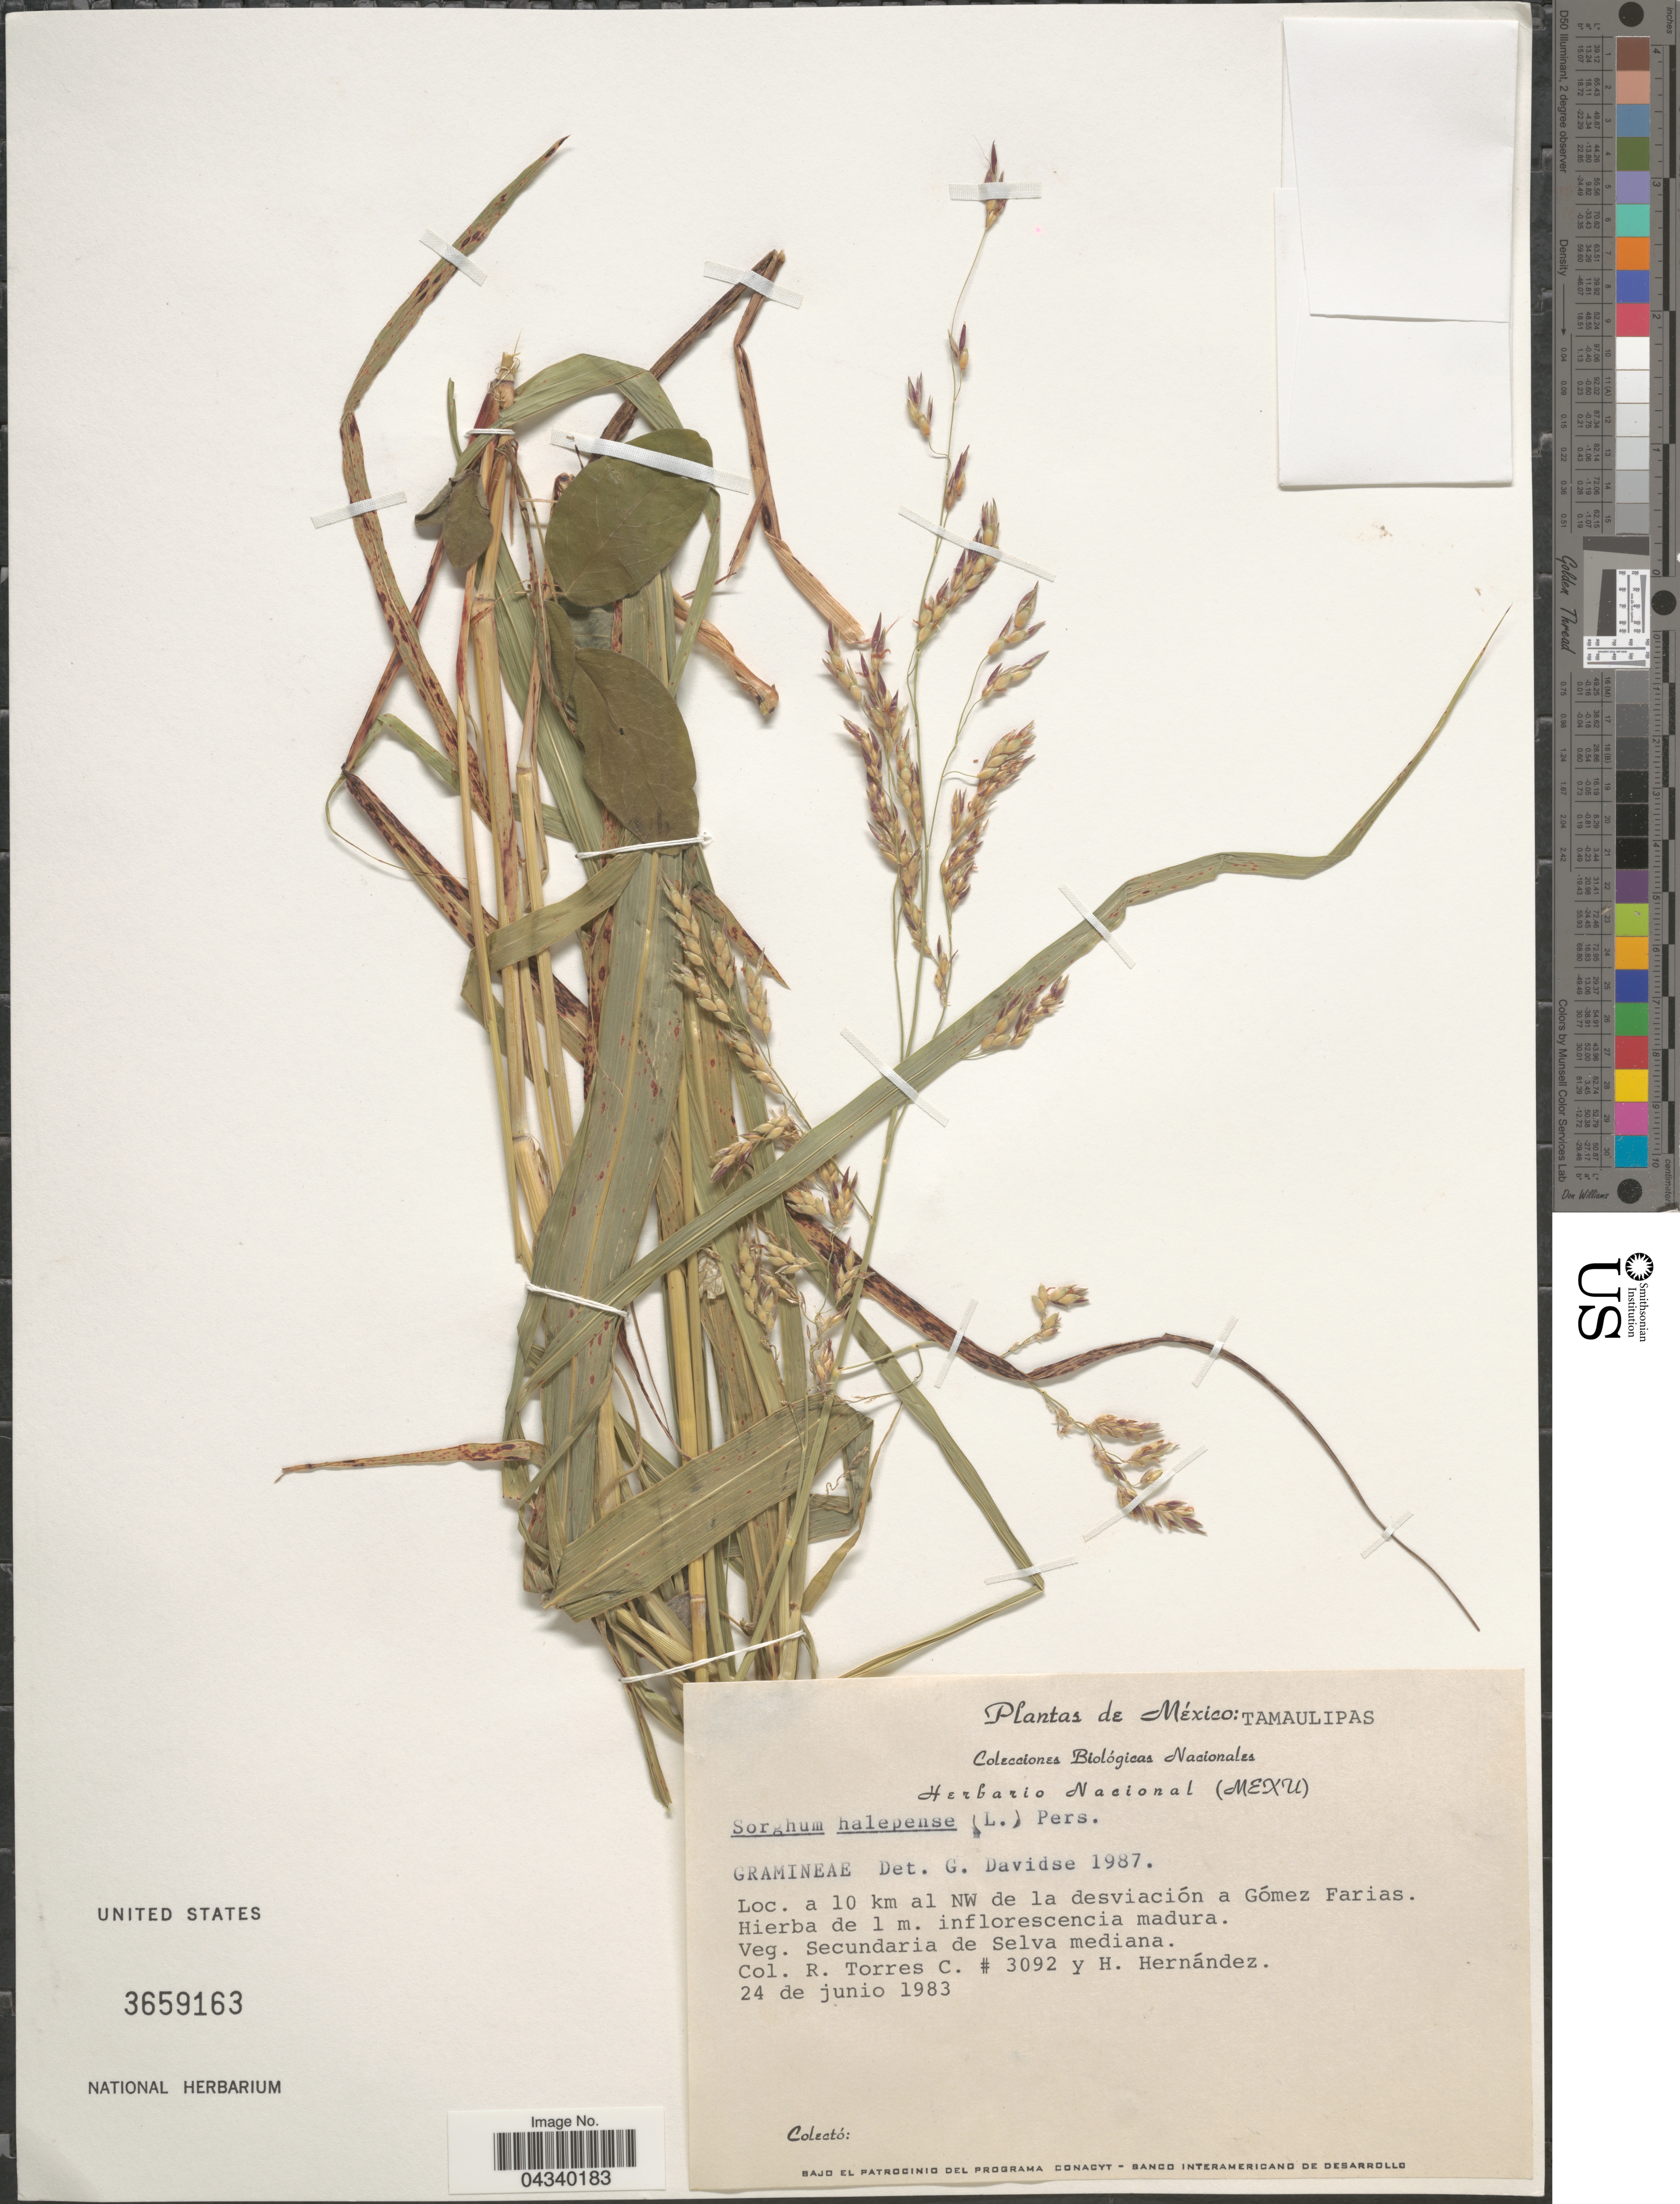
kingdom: Plantae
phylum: Tracheophyta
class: Liliopsida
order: Poales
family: Poaceae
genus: Sorghum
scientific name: Sorghum halepense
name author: (L.) Pers.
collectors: R. Torres C. & Hernández, H.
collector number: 3092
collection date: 1983-06-24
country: Mexico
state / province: Tamaulipas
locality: Tamaulipas. A 10 km al NW de la desviación a Gómez Farias.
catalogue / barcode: US 3659163